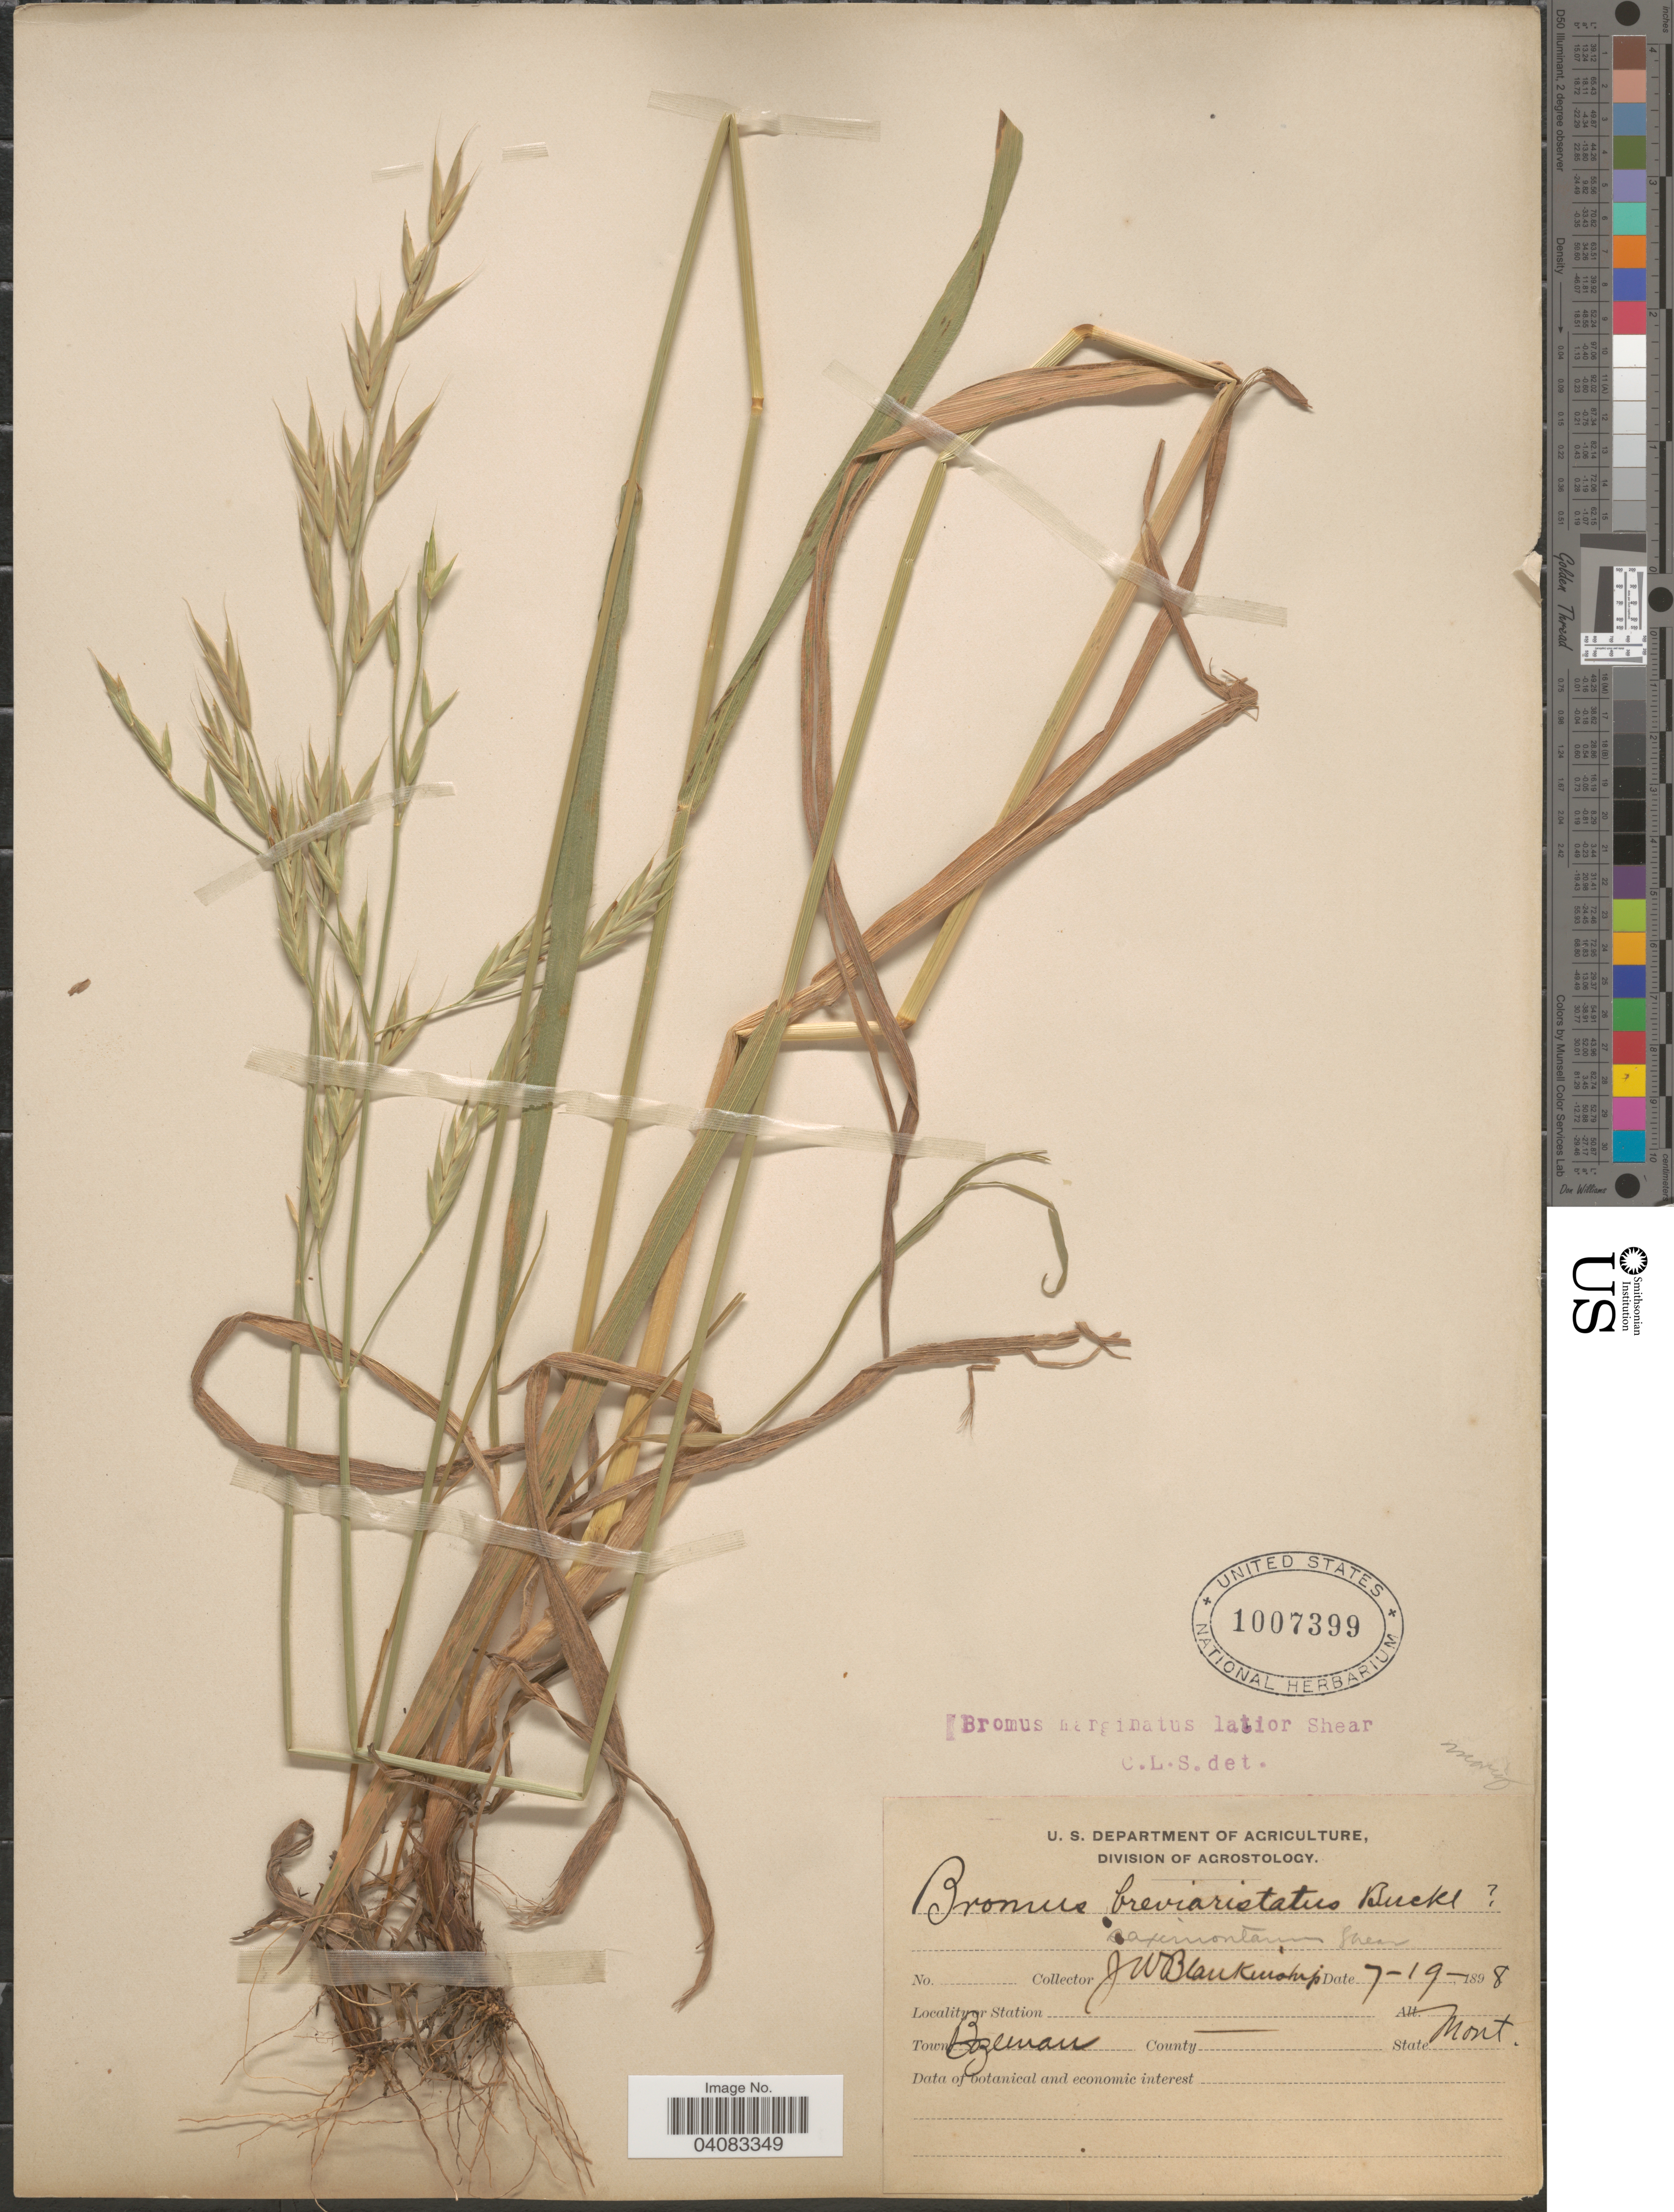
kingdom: Plantae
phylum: Tracheophyta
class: Liliopsida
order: Poales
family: Poaceae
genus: Bromus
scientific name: Bromus marginatus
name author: Nees ex Steud.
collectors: J. W. Blankinship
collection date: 1898-07-19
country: United States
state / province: Montana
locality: Town Bozeman.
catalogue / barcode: US 1007399